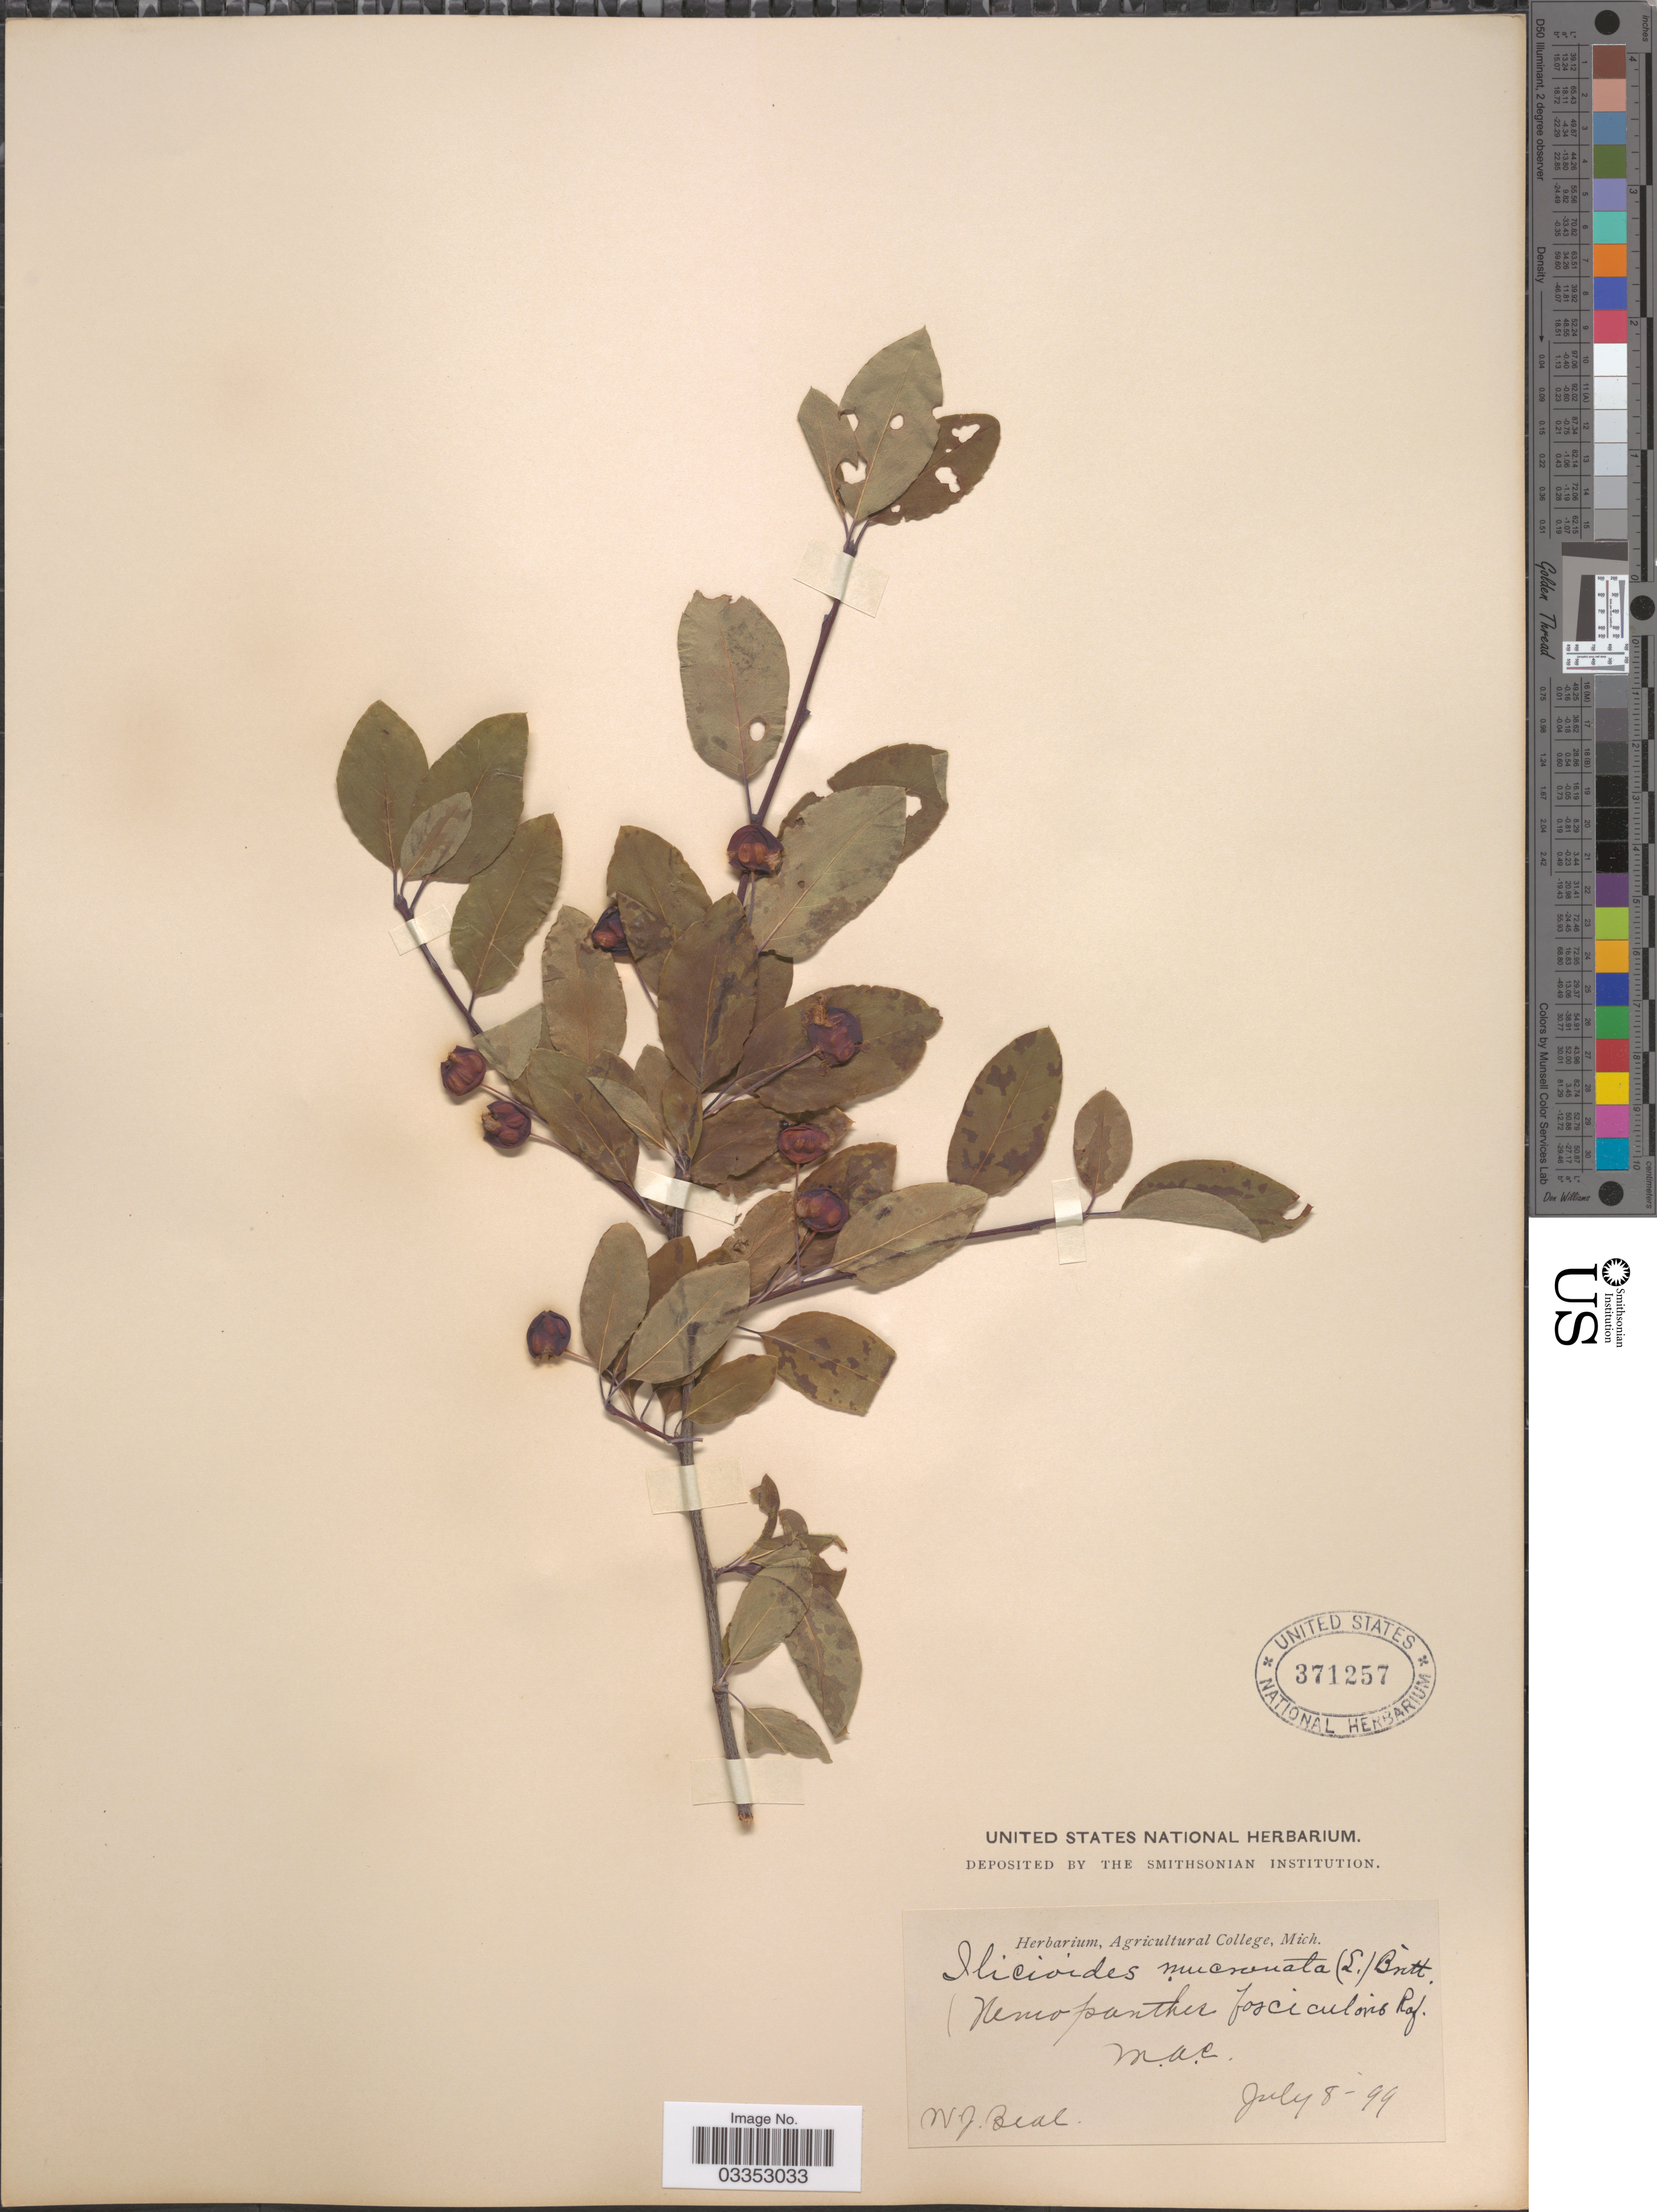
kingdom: Plantae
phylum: Tracheophyta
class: Magnoliopsida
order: Aquifoliales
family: Aquifoliaceae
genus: Nemopanthus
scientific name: Nemopanthus mucronatus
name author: (L.) Trel.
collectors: W. J. Beal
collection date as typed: Transcribed d/m/y: 8/7/99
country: United States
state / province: Michigan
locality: M.A.C.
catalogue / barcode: US 371257